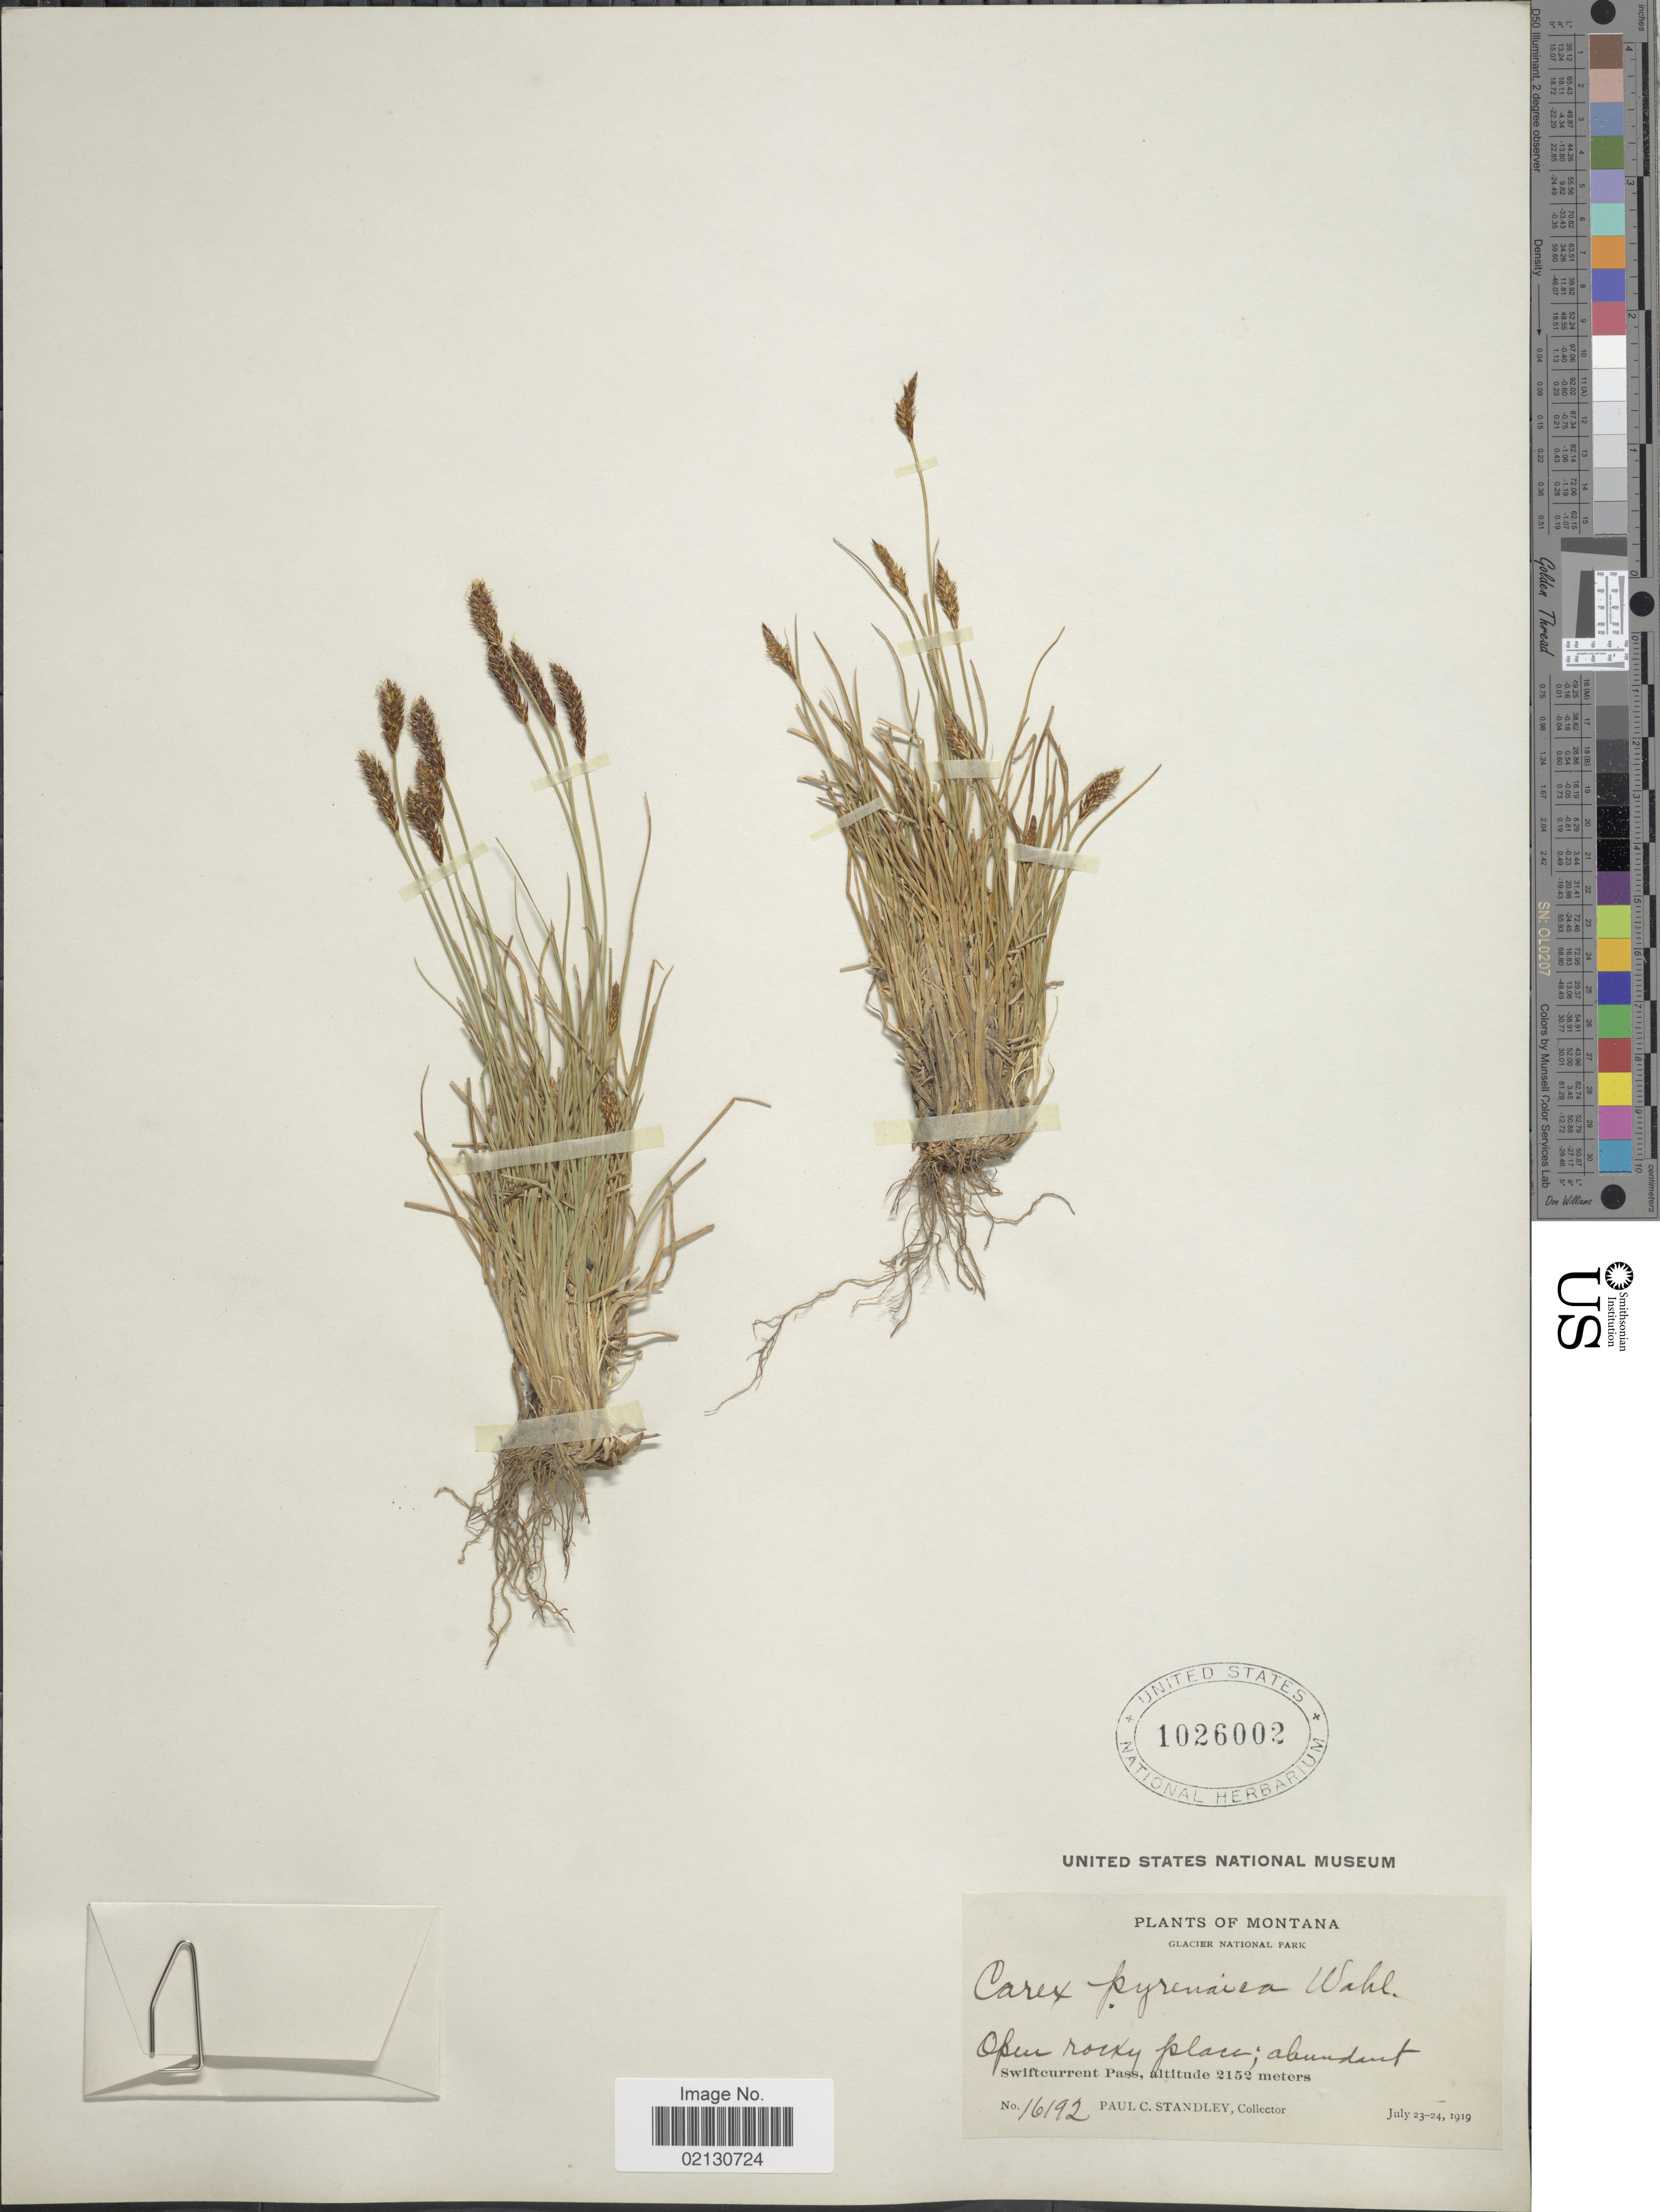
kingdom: Plantae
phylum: Tracheophyta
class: Liliopsida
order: Poales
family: Cyperaceae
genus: Carex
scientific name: Carex micropoda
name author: C.A. Mey.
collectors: P. C. Standley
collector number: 16192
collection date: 1919-07-23/1919-07-24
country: United States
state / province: Montana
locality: Glacier National Park. Swiftcurrent Pass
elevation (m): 2152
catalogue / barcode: US 1026002